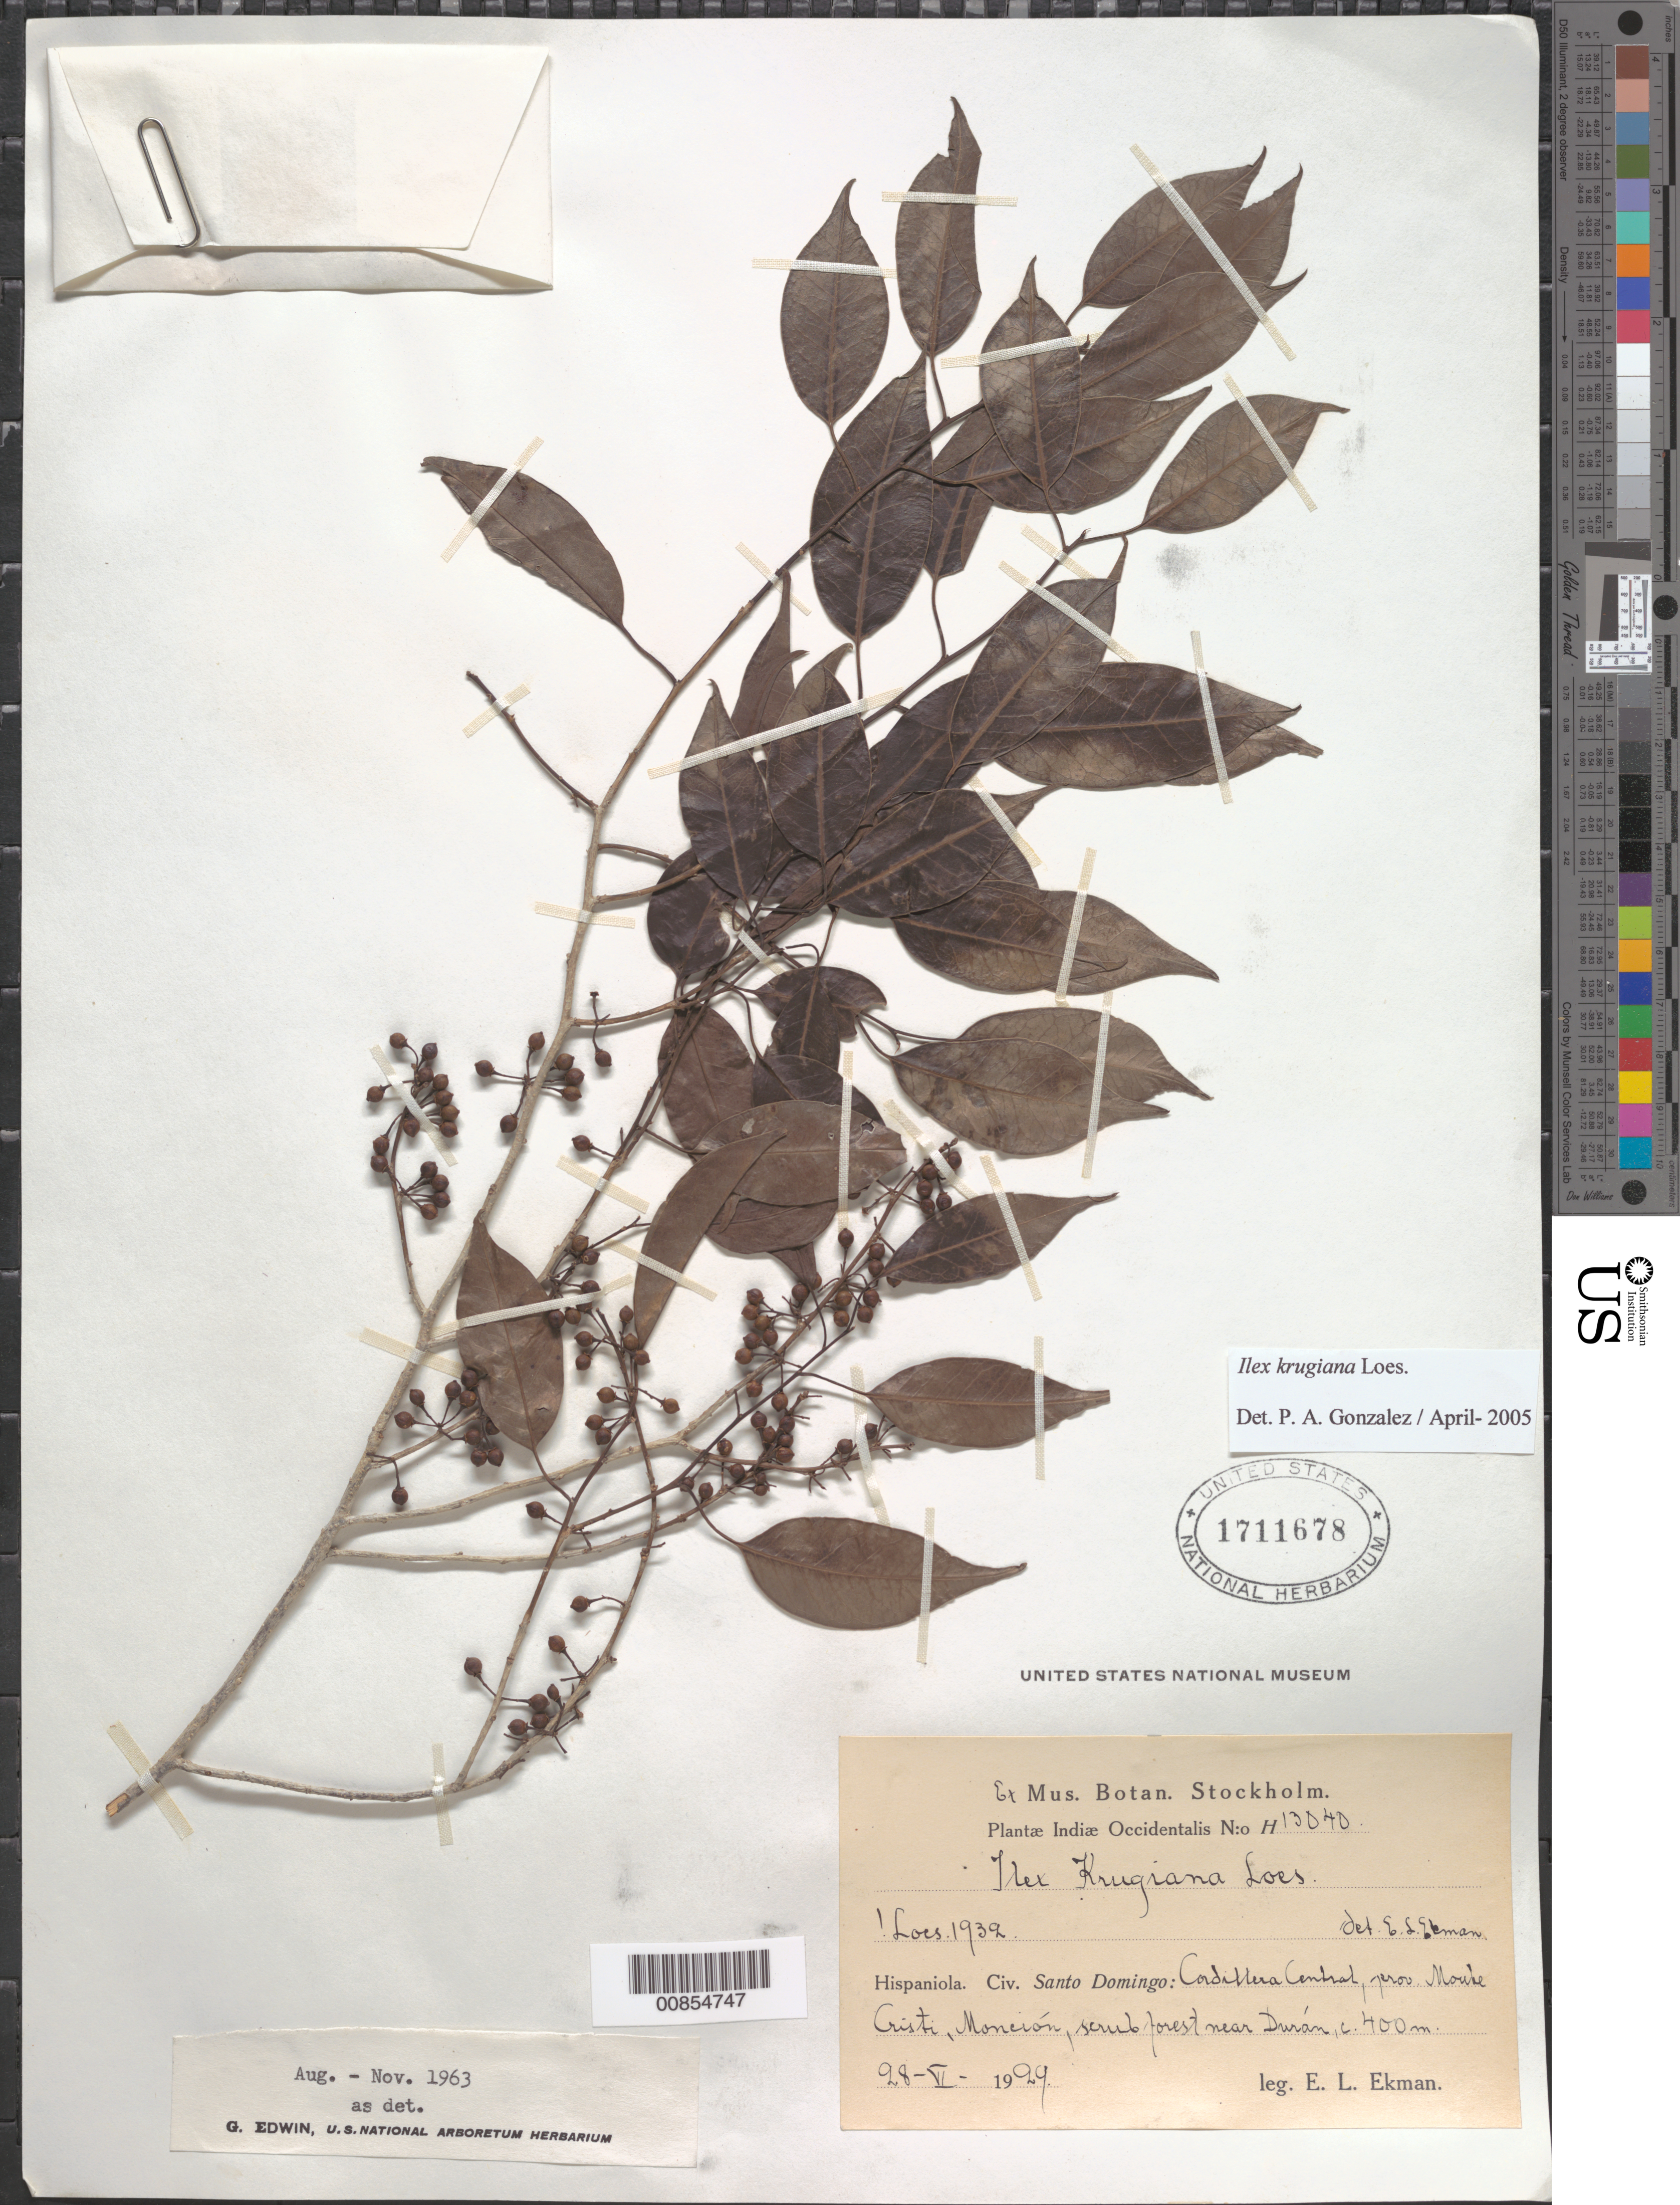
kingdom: Plantae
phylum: Tracheophyta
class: Magnoliopsida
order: Aquifoliales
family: Aquifoliaceae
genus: Ilex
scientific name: Ilex krugiana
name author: Loes.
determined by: González, P. A.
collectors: E. L. Ekman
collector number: H 13040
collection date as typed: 28 Jun 1929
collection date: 1929-06-28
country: Dominican Republic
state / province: Monte Cristi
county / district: Monción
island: Hispaniola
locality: Cordillera Central, near Durán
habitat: Scrub forest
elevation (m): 400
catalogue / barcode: US 1711678